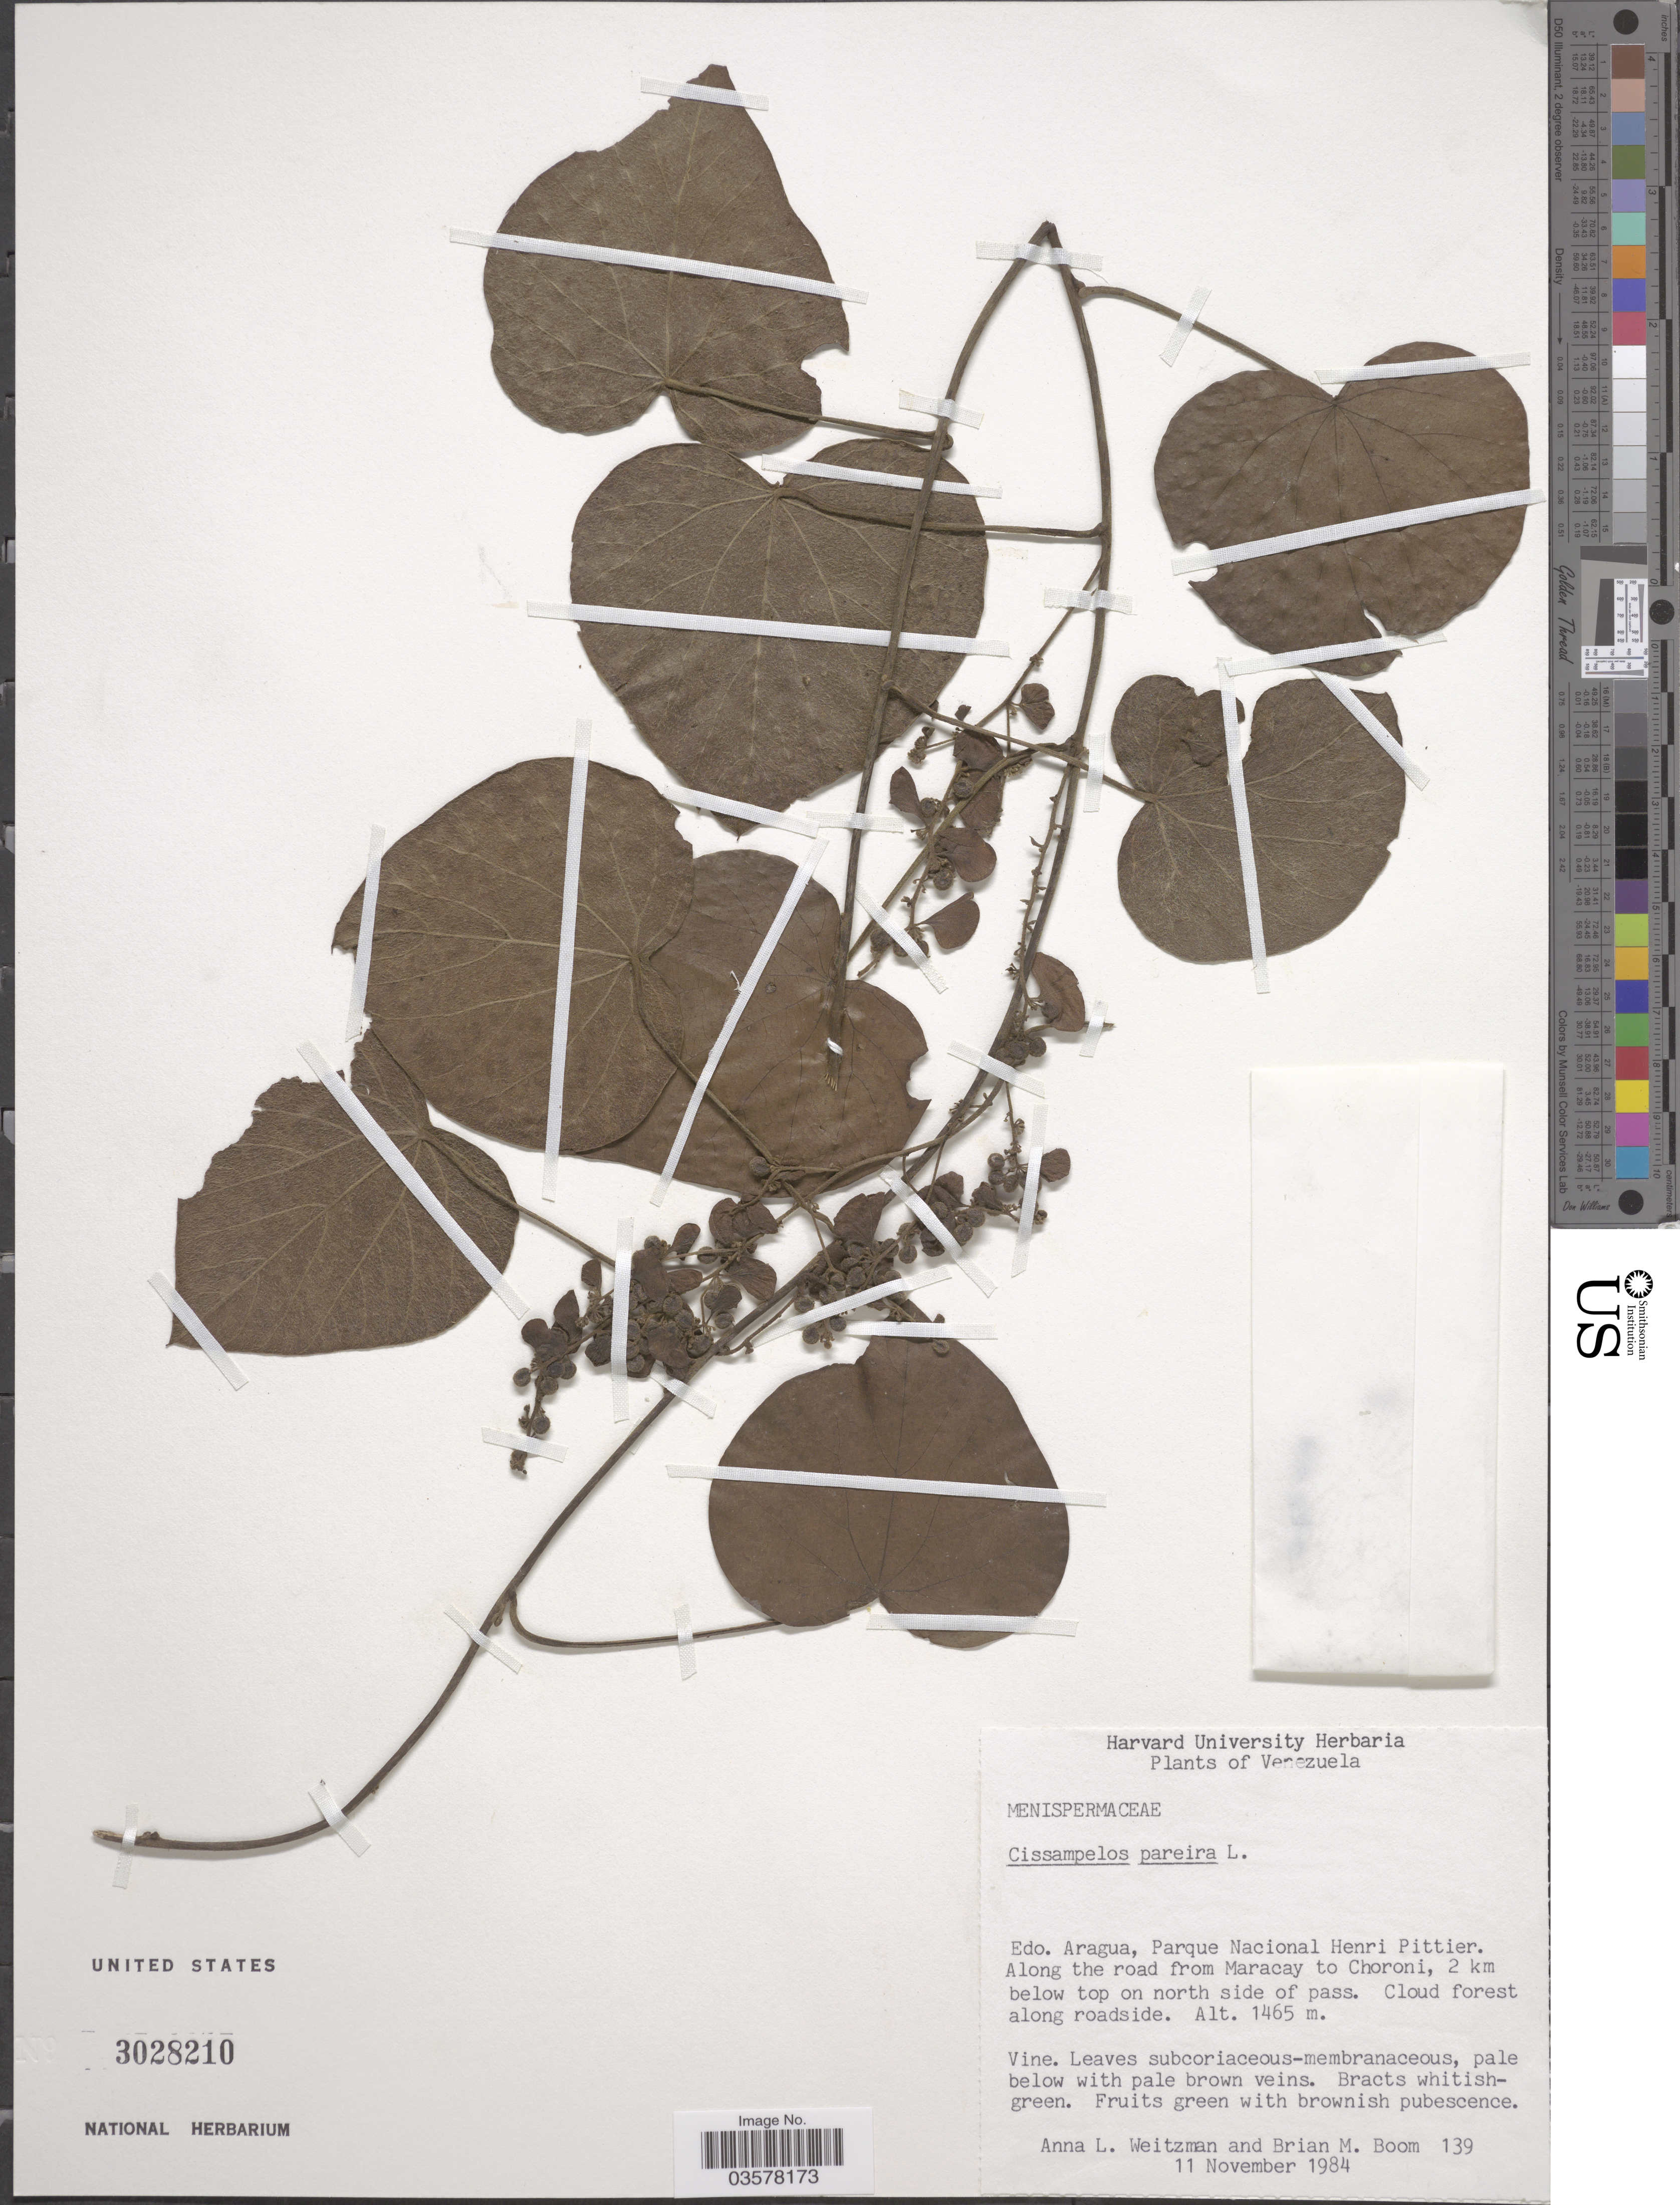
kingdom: Plantae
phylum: Tracheophyta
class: Magnoliopsida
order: Ranunculales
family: Menispermaceae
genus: Cissampelos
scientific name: Cissampelos pareira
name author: L.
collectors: A. L. Weitzman & B. M. Boom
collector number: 139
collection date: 1984-11-11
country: Venezuela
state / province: Aragua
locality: Edo. Aragua, Parque Nacional Henri Pittier. Along the road from Maracay to Choroni, 2 km below top on north side of pass.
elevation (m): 1465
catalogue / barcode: US 3028210